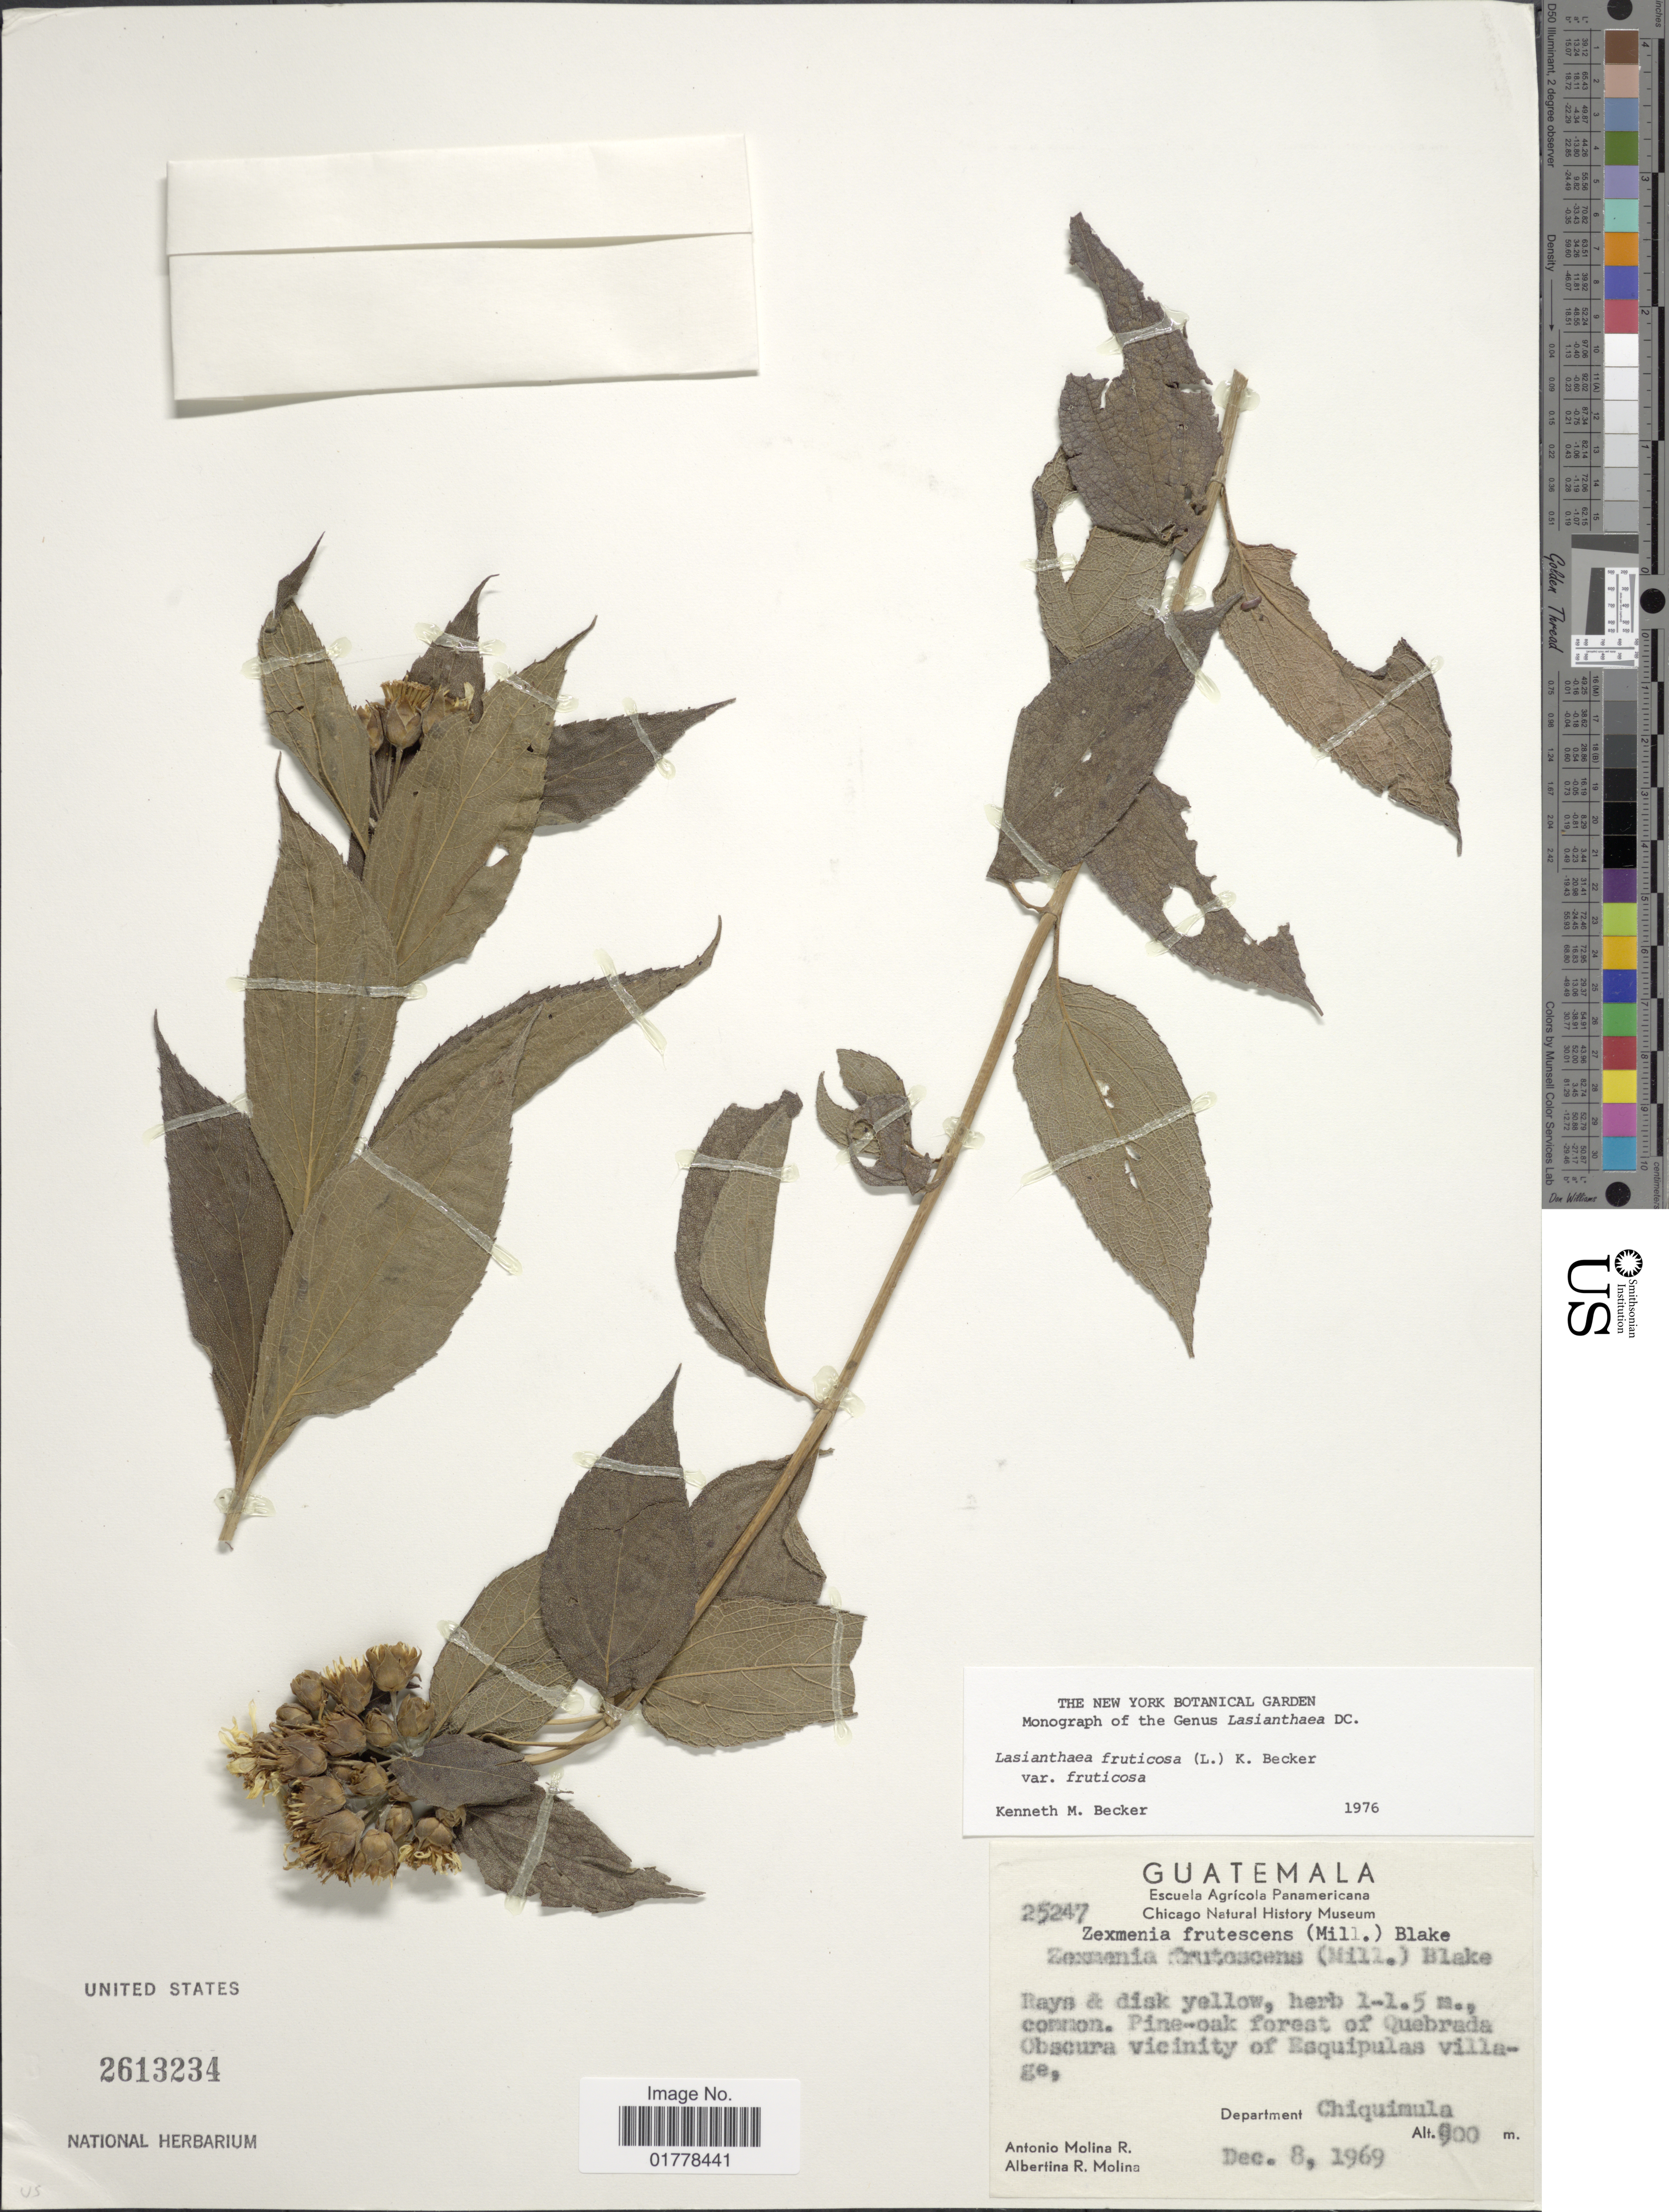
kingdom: Plantae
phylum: Tracheophyta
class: Magnoliopsida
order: Asterales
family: Asteraceae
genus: Lasianthaea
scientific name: Lasianthaea fruticosa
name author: (L.) K.M. Becker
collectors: A. Molina R. & A. R. Molina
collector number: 25247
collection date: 1969-12-08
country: Guatemala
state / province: Chiquimula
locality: Pine-oak forest of Quebrada Obscura vicinity of Esquipulas village, Department Chiquimula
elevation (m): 900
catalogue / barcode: US 2613234